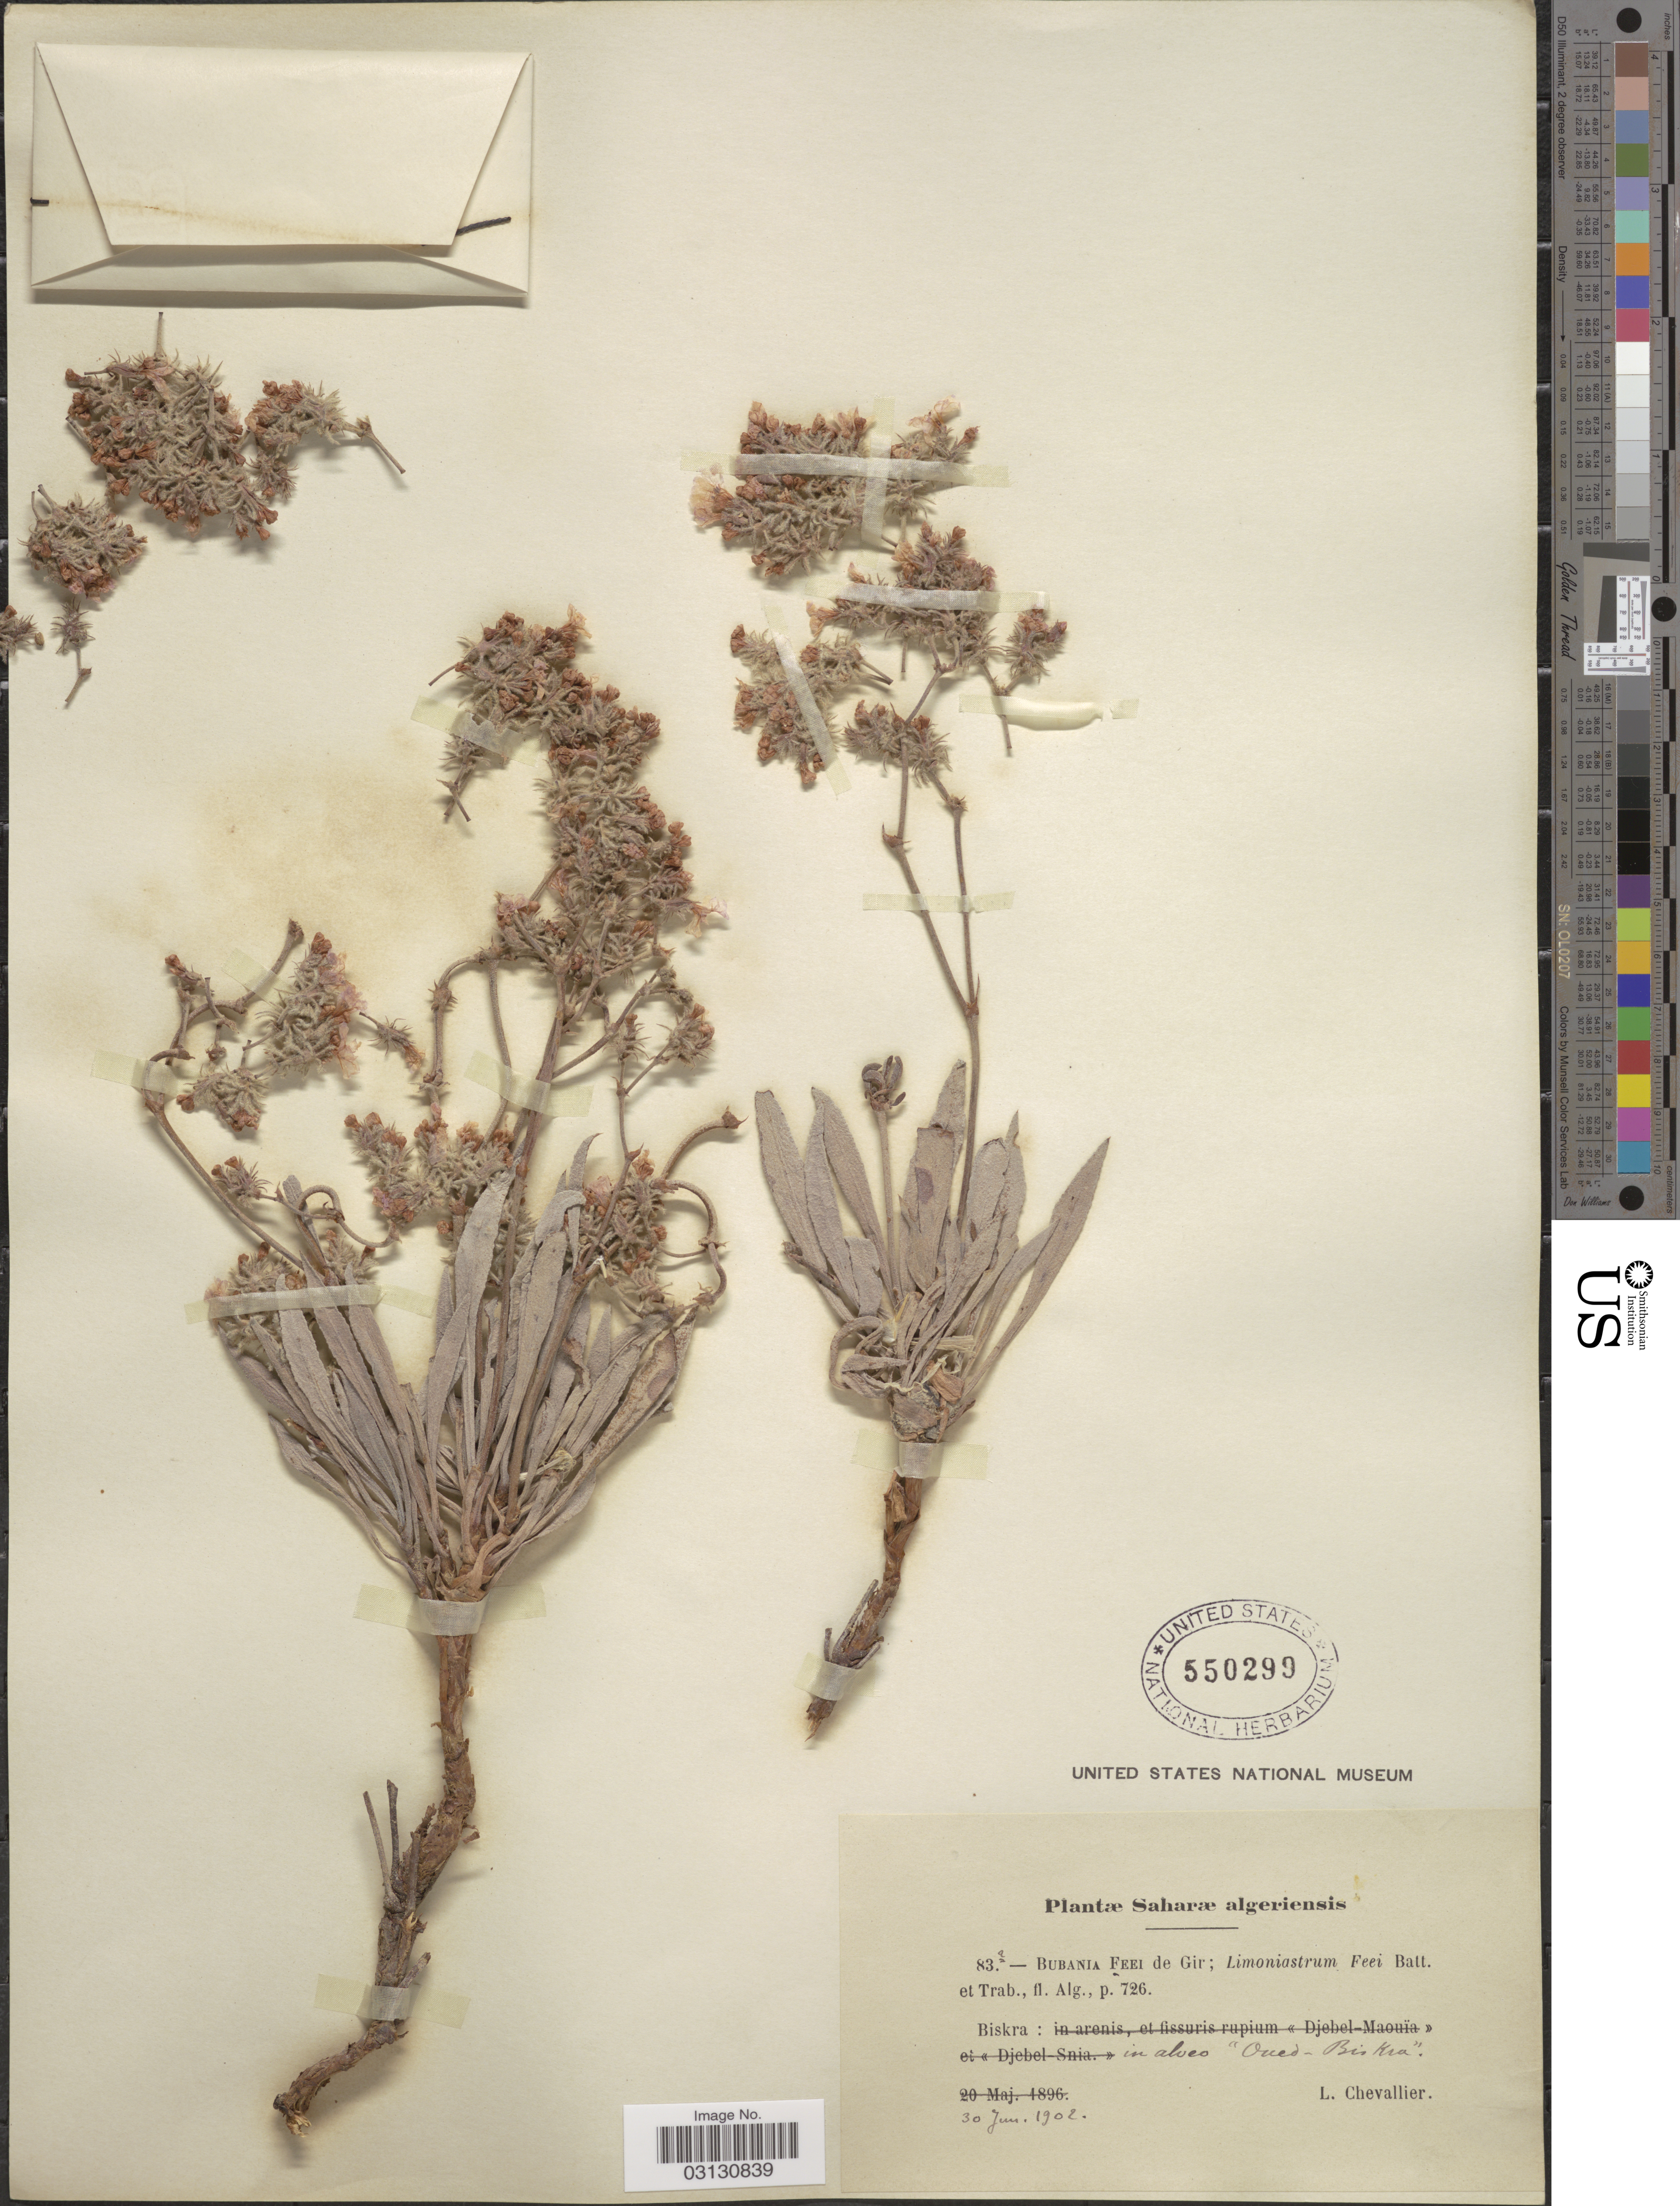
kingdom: Plantae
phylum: Tracheophyta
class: Magnoliopsida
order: Caryophyllales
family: Plumbaginaceae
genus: Ceratolimon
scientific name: Ceratolimon feei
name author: (Girard) M.B. Crespo & Lledó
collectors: L. Chevallier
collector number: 832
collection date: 1902-06-30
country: Algeria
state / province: Biskra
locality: Saharæ algeriensis, in alves "Oued-Biskra".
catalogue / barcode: US 550299